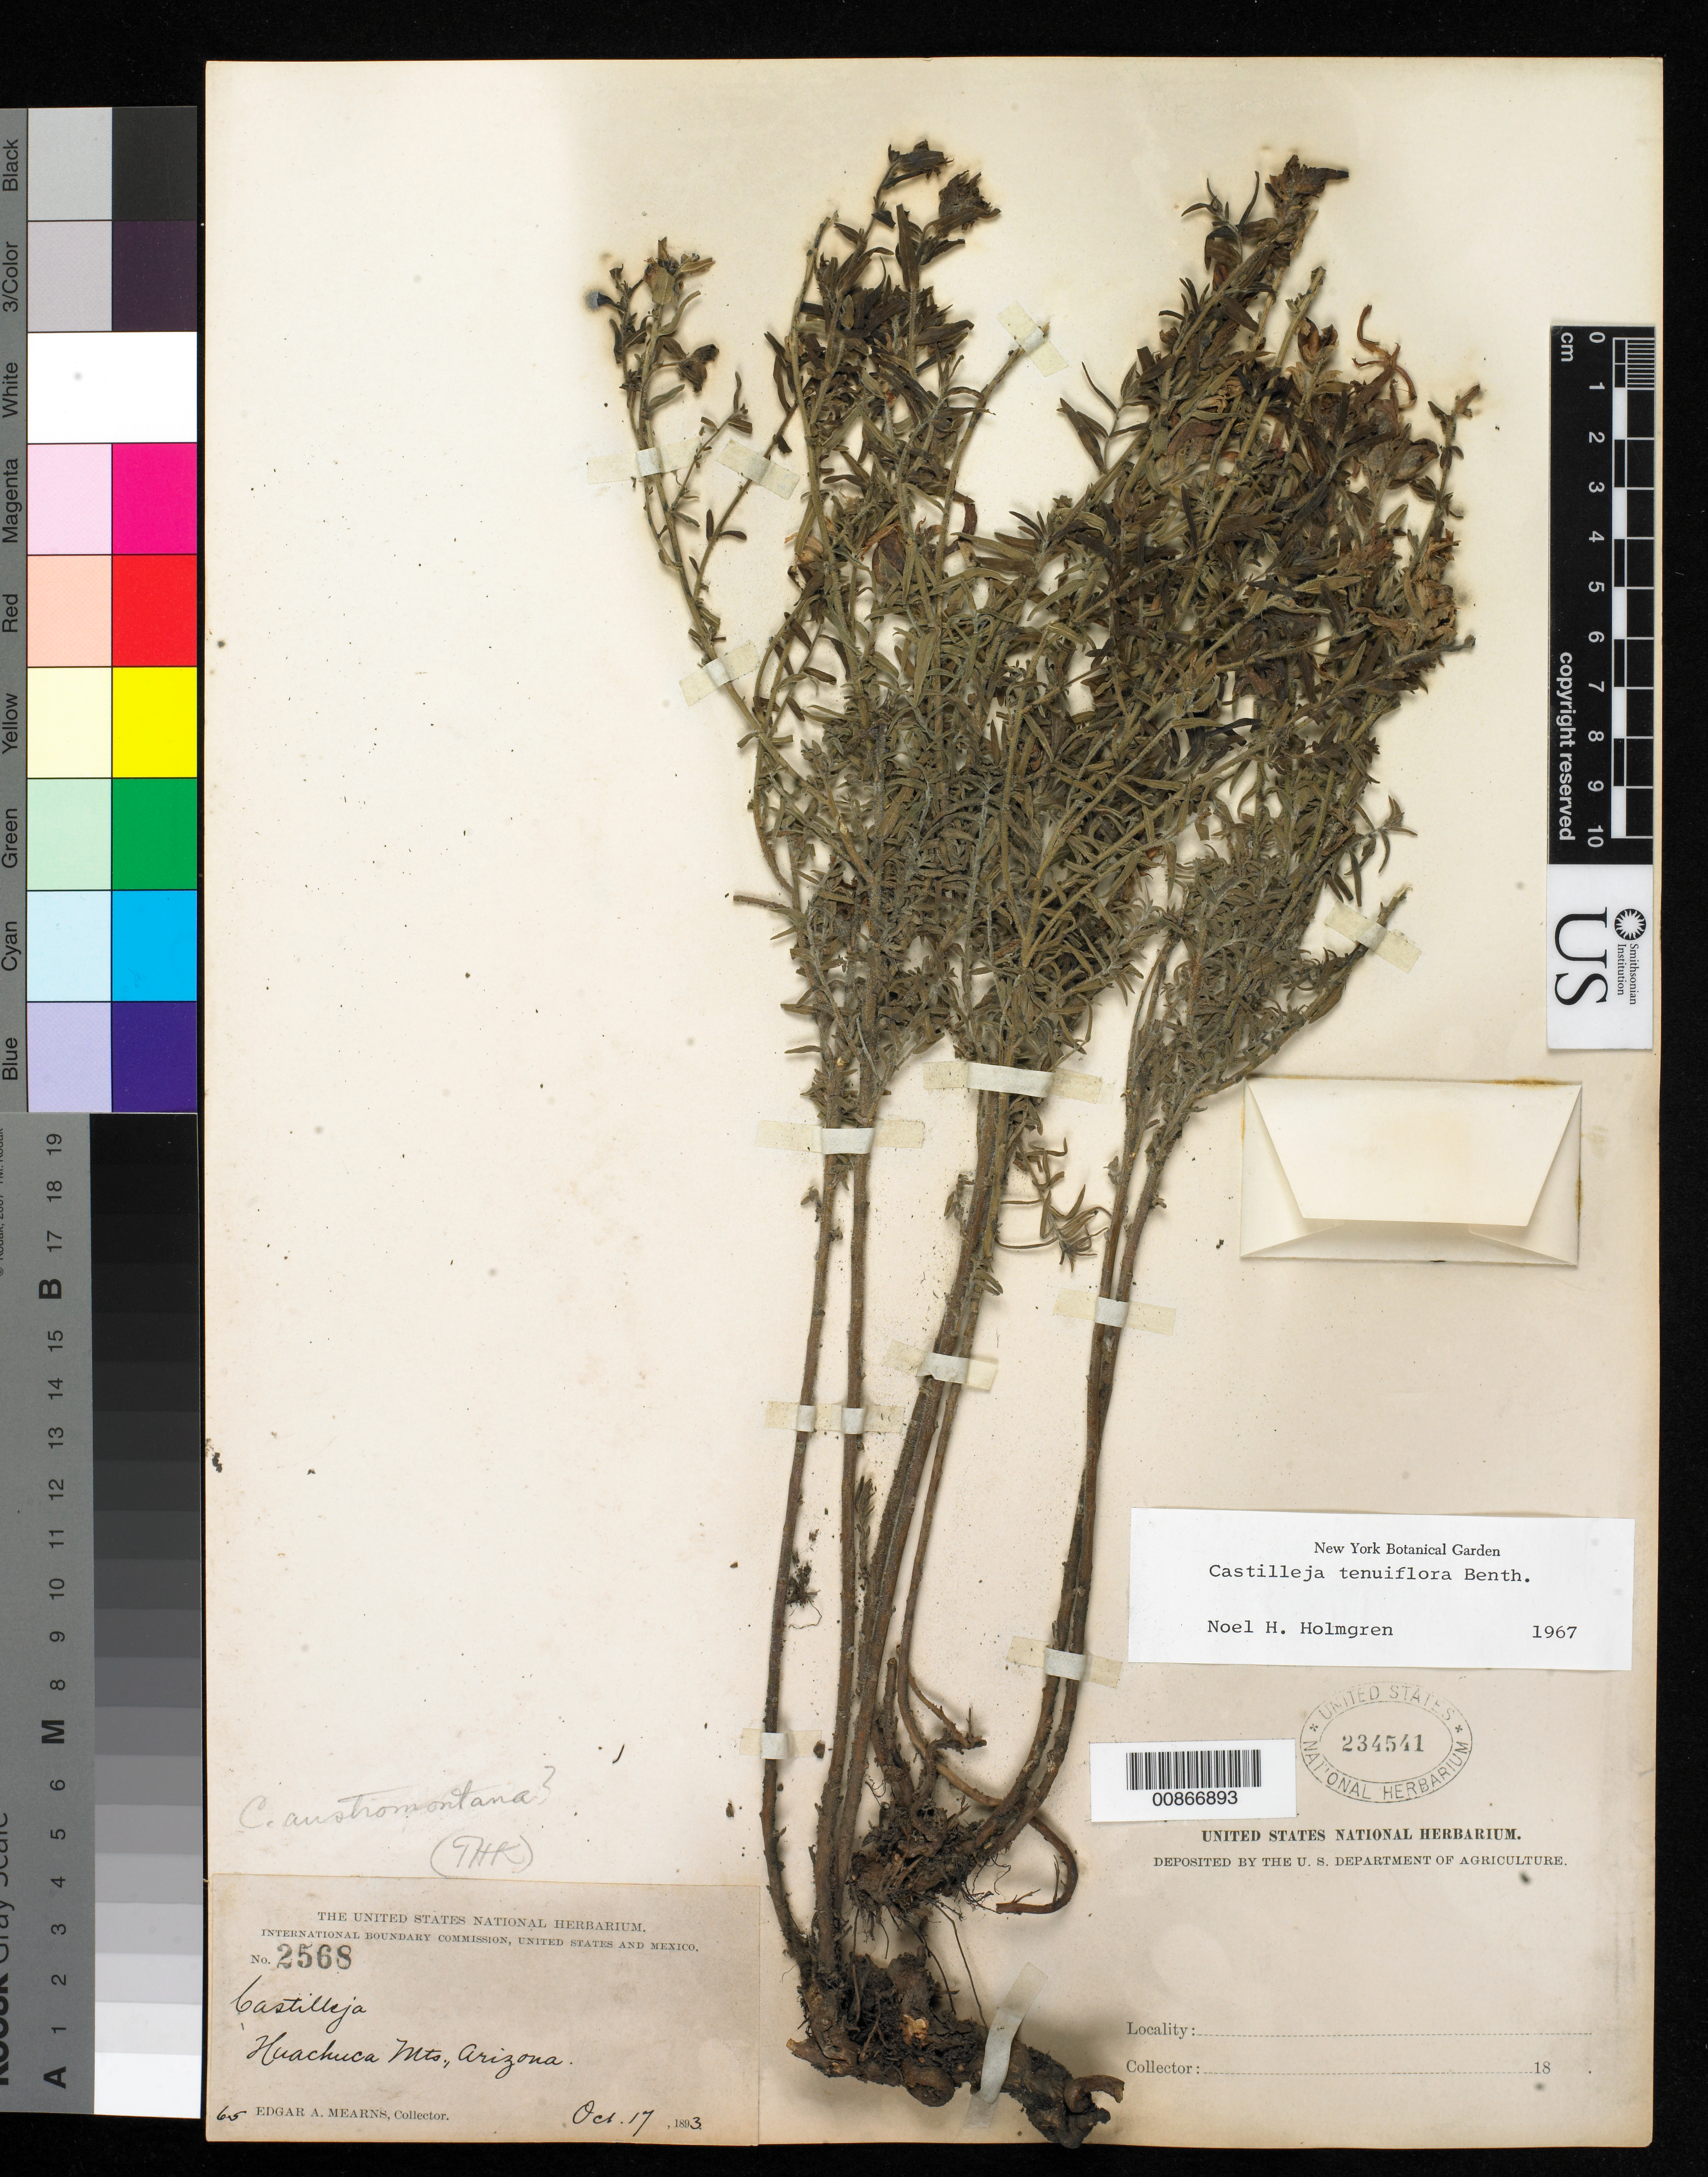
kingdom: Plantae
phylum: Tracheophyta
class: Magnoliopsida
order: Lamiales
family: Orobanchaceae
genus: Castilleja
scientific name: Castilleja tenuiflora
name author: Benth.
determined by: Holmgren, N. H., (NY), New York Botanical Garden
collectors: E. A. Mearns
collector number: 2568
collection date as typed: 17 Oct 1893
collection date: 1893-10-17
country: United States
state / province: Arizona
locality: Huachuca Mts.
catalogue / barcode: US 234541